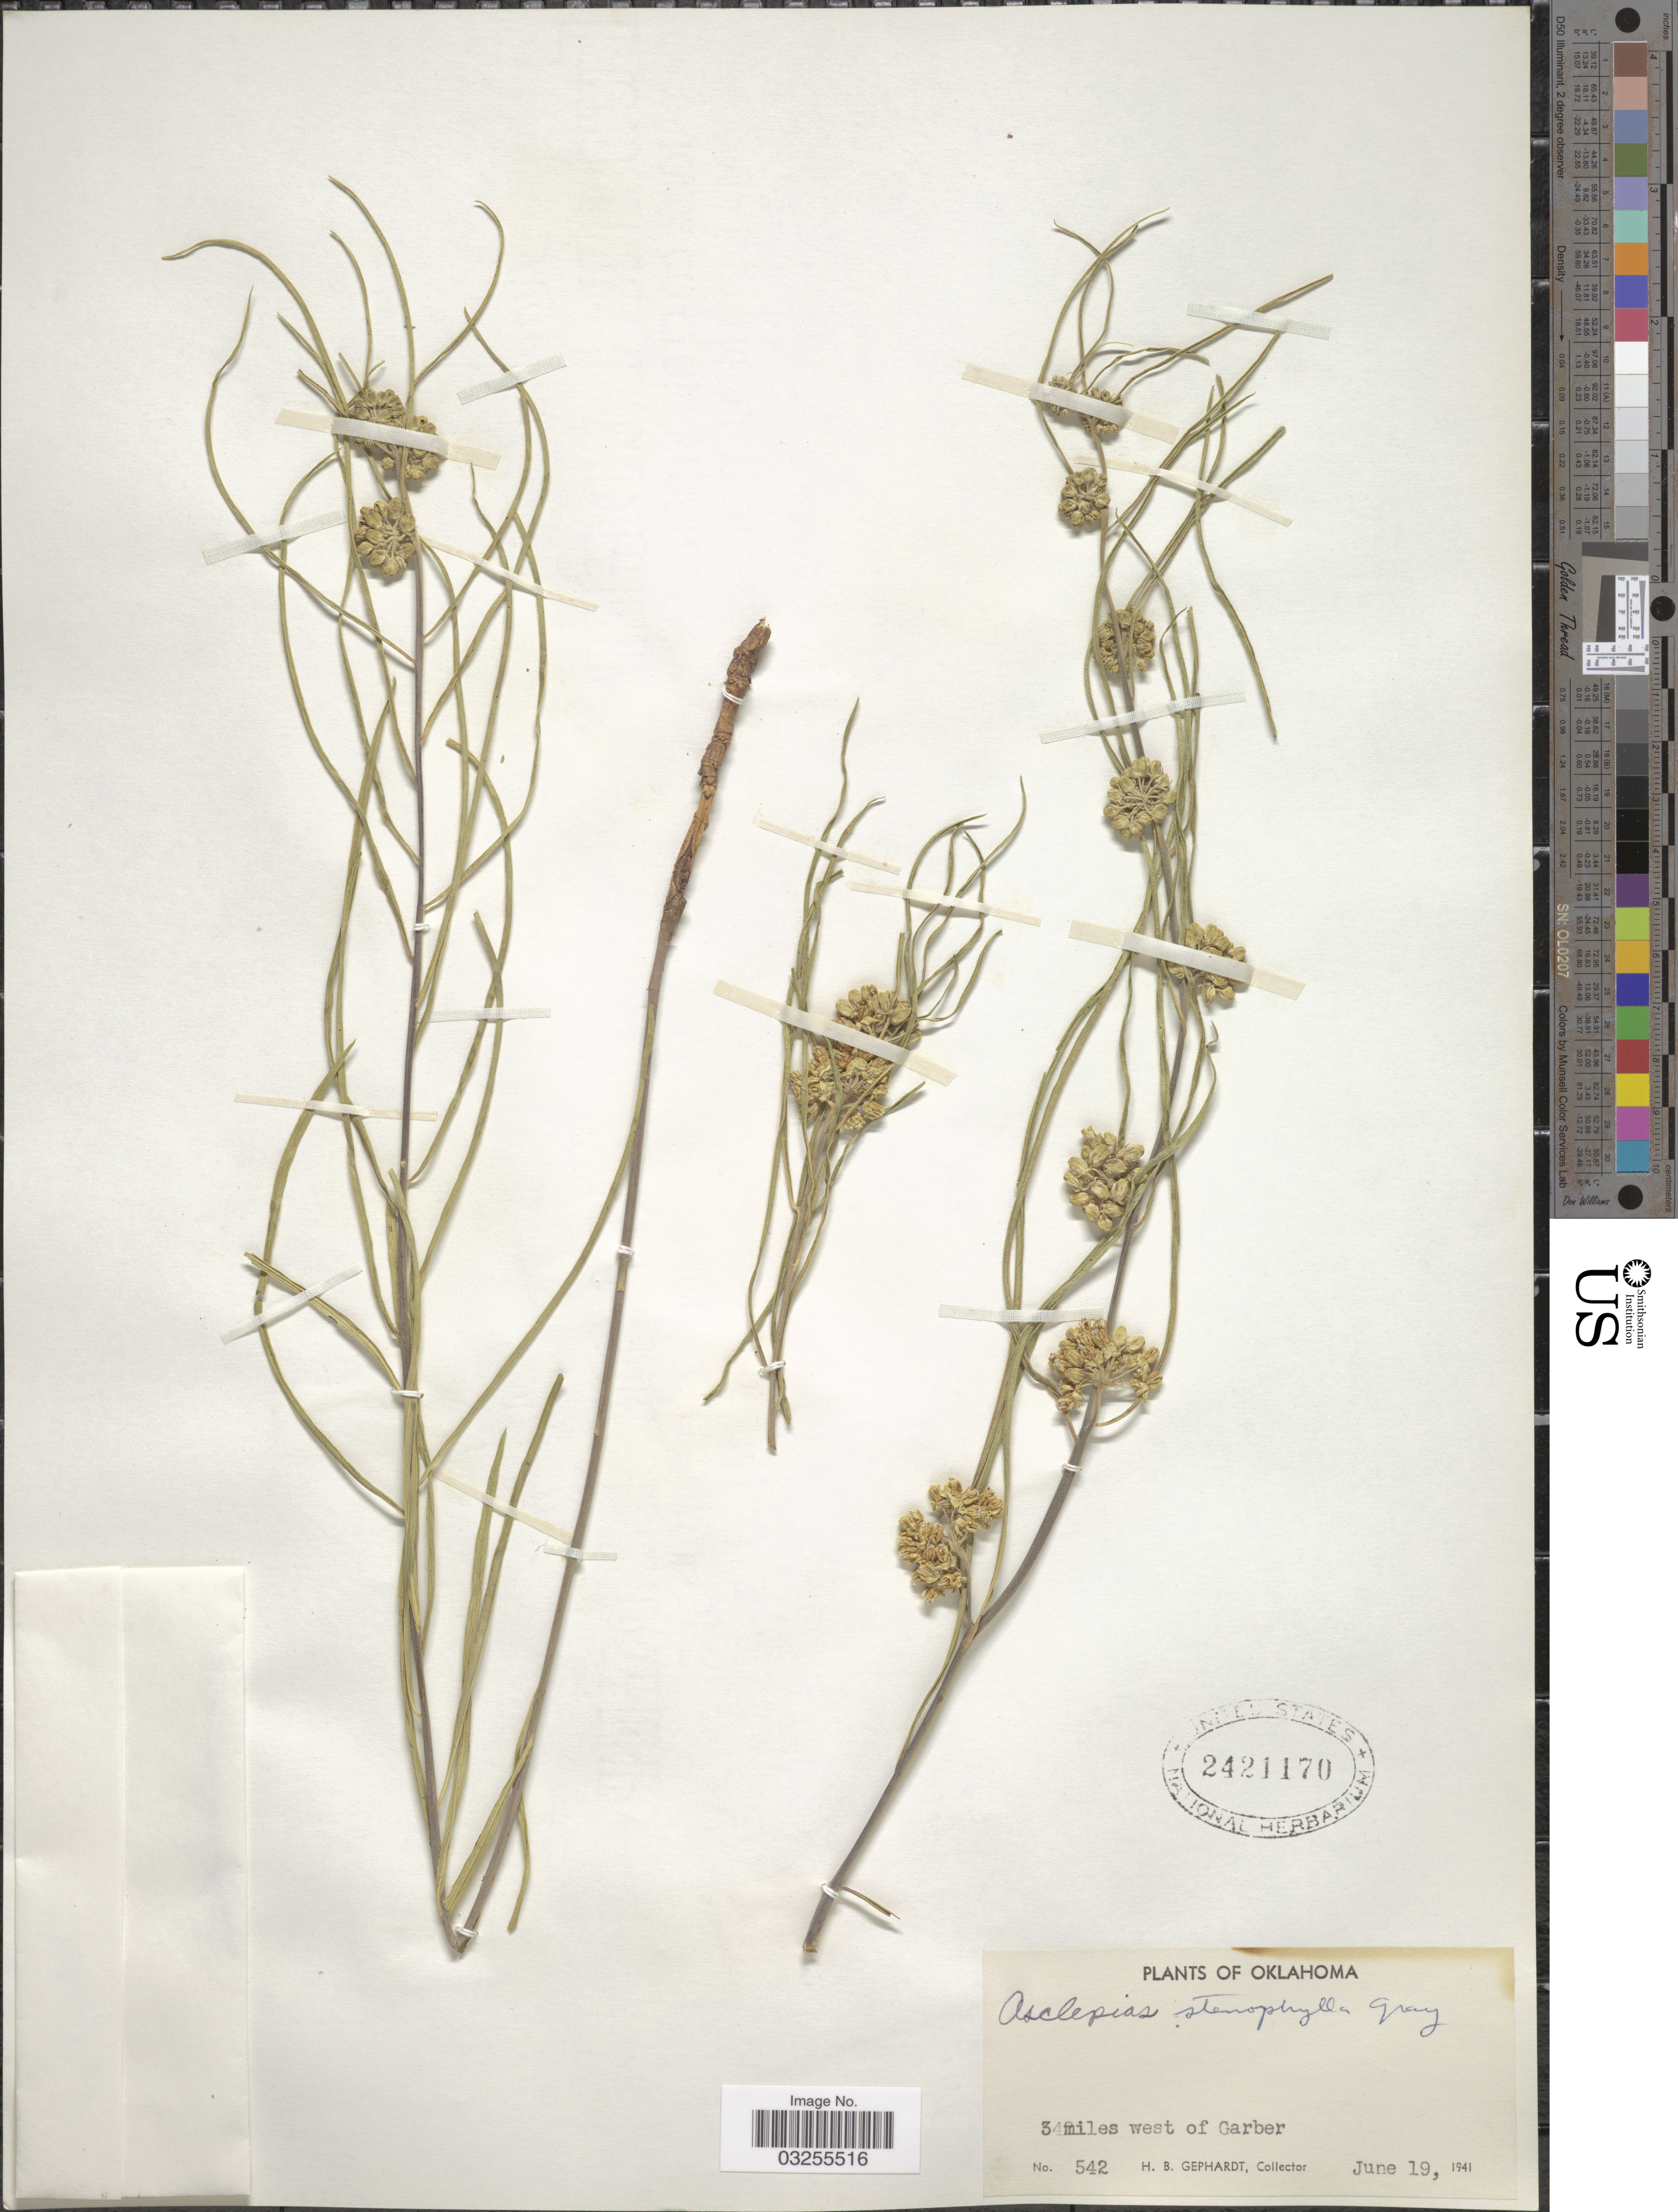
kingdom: Plantae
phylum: Tracheophyta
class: Magnoliopsida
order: Gentianales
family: Apocynaceae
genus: Asclepias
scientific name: Asclepias stenophylla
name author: A. Gray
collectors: H. Gephardt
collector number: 542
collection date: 1941-06-19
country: United States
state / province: Oklahoma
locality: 3 miles west of Garber.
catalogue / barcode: US 2421170